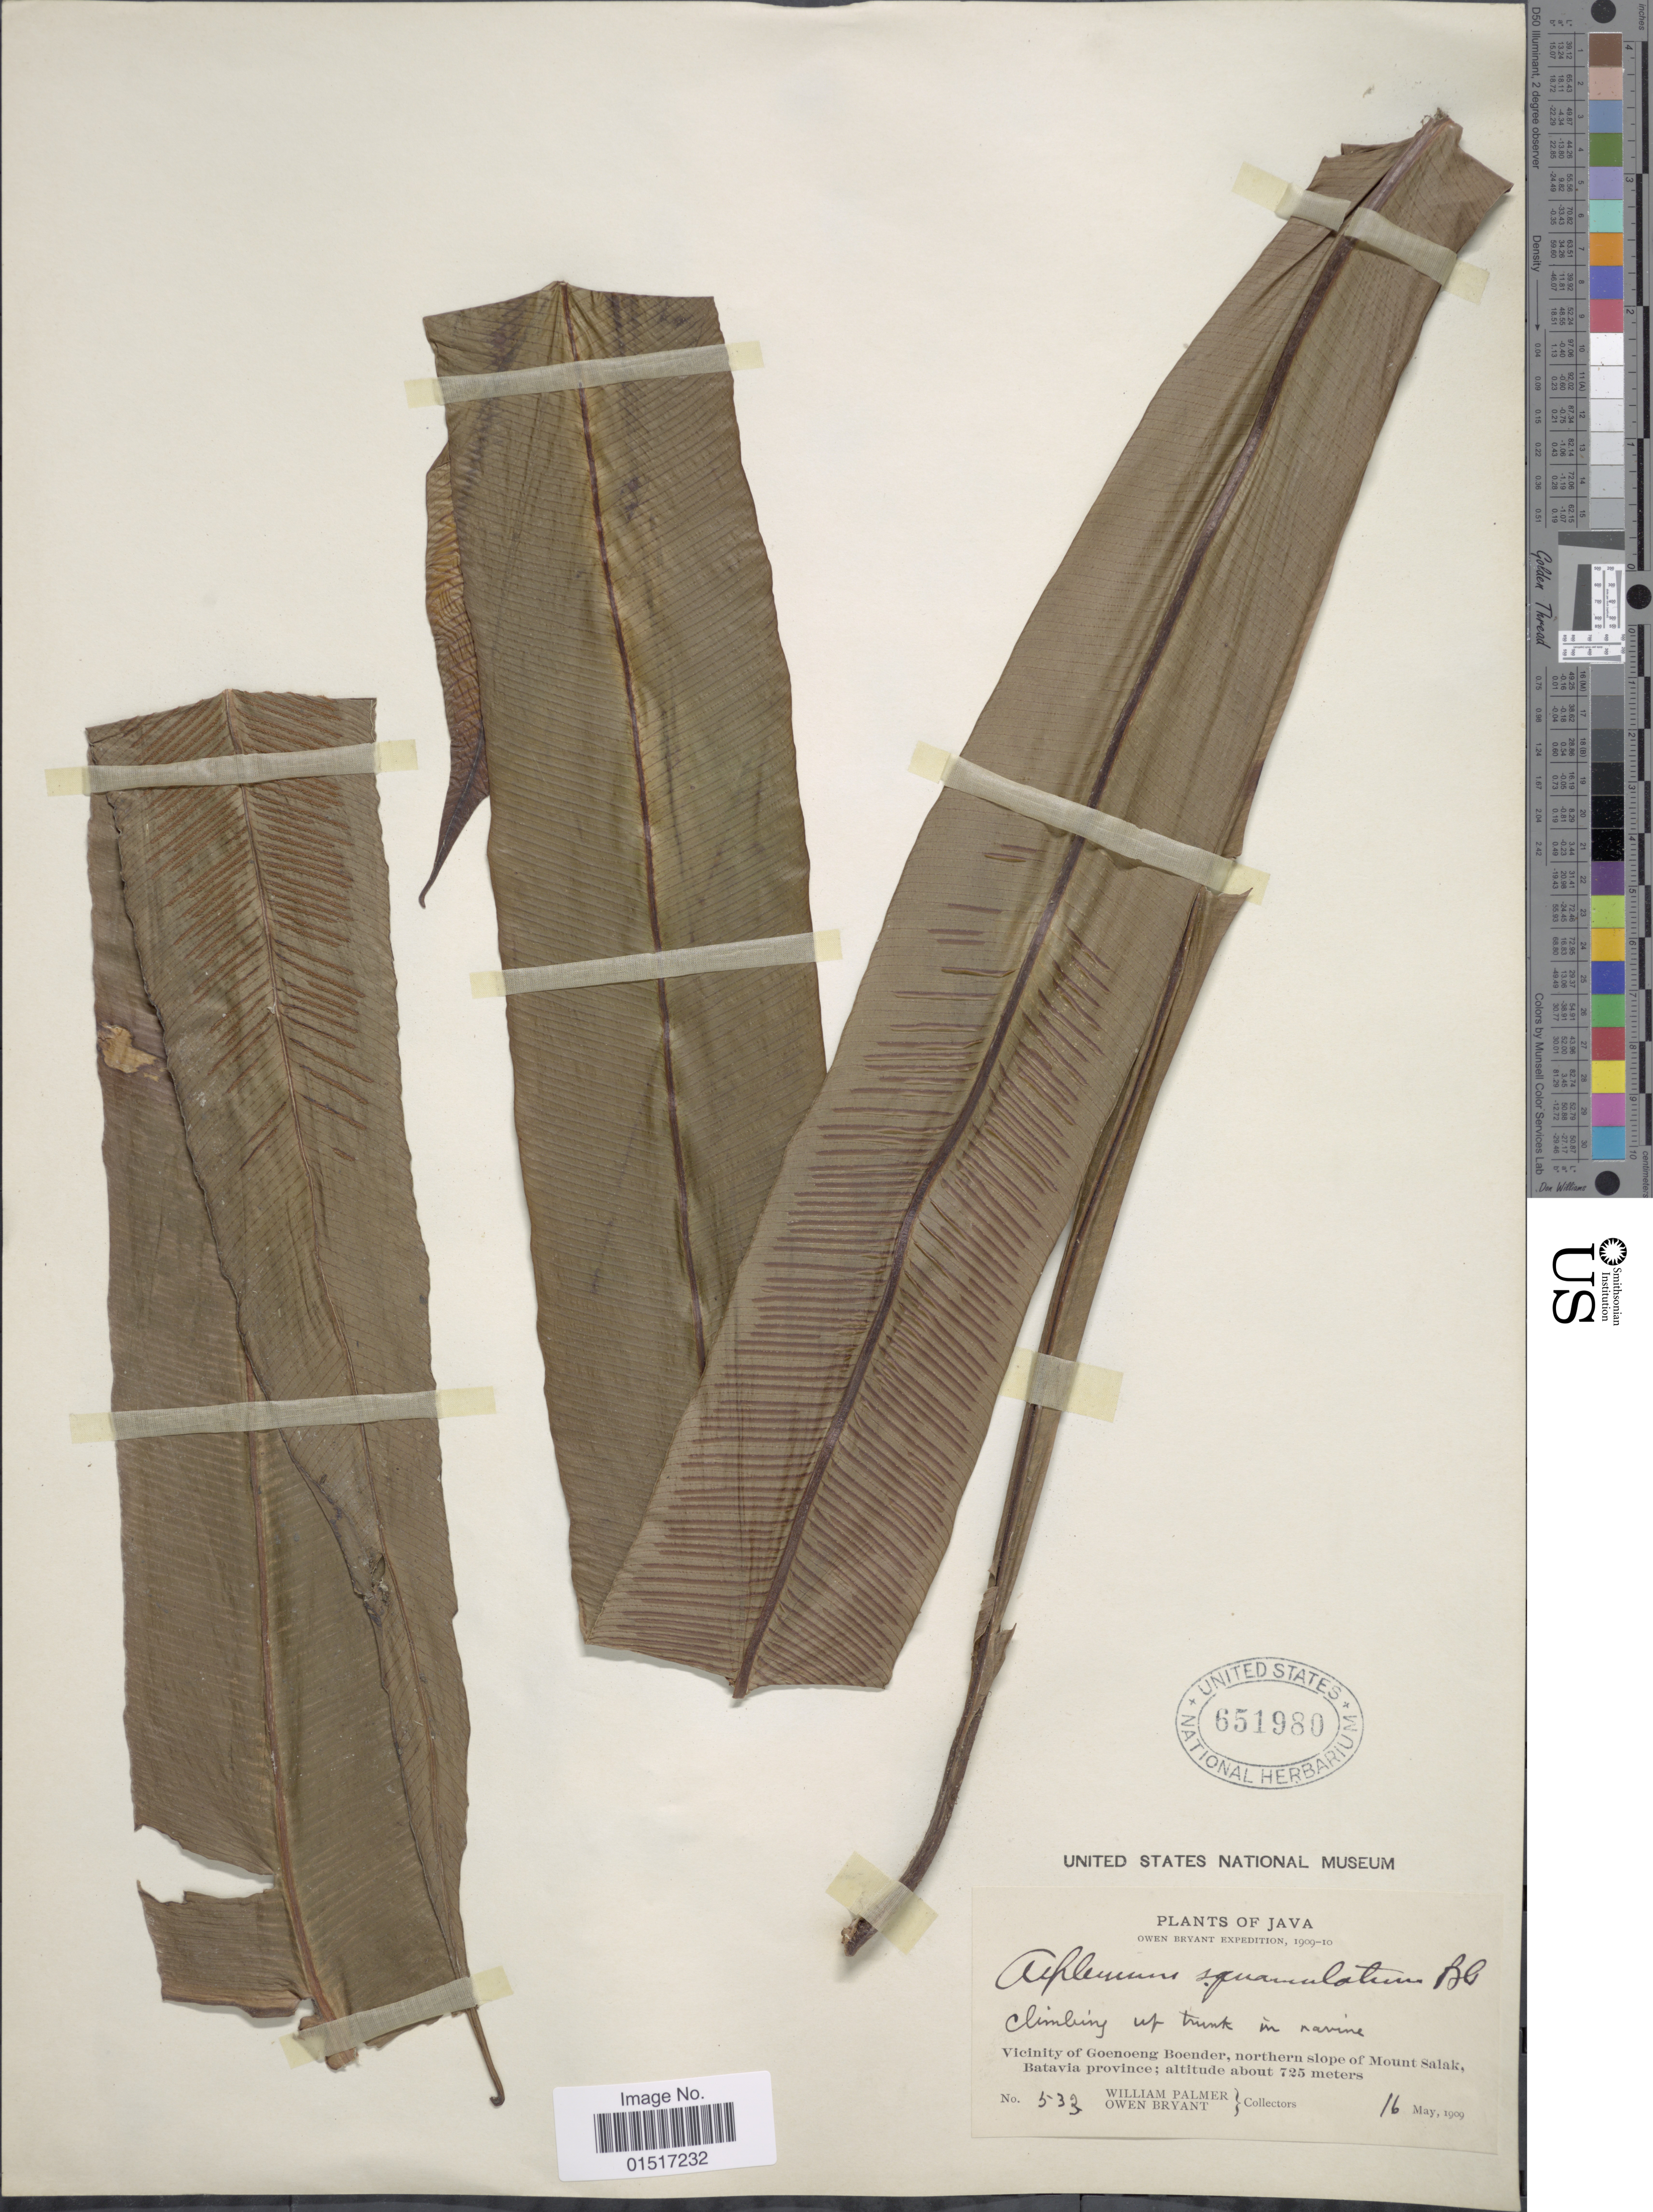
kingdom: Plantae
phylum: Tracheophyta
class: Polypodiopsida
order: Polypodiales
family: Aspleniaceae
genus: Asplenium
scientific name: Asplenium vittiforme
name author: Cav.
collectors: W. Palmer & O. Bryant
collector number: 533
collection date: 1909-05-16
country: Indonesia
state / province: Java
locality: Vicinity of Goenoeng Boender, northern slope of Mount Salak, Batavia province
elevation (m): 725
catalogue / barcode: US 651980